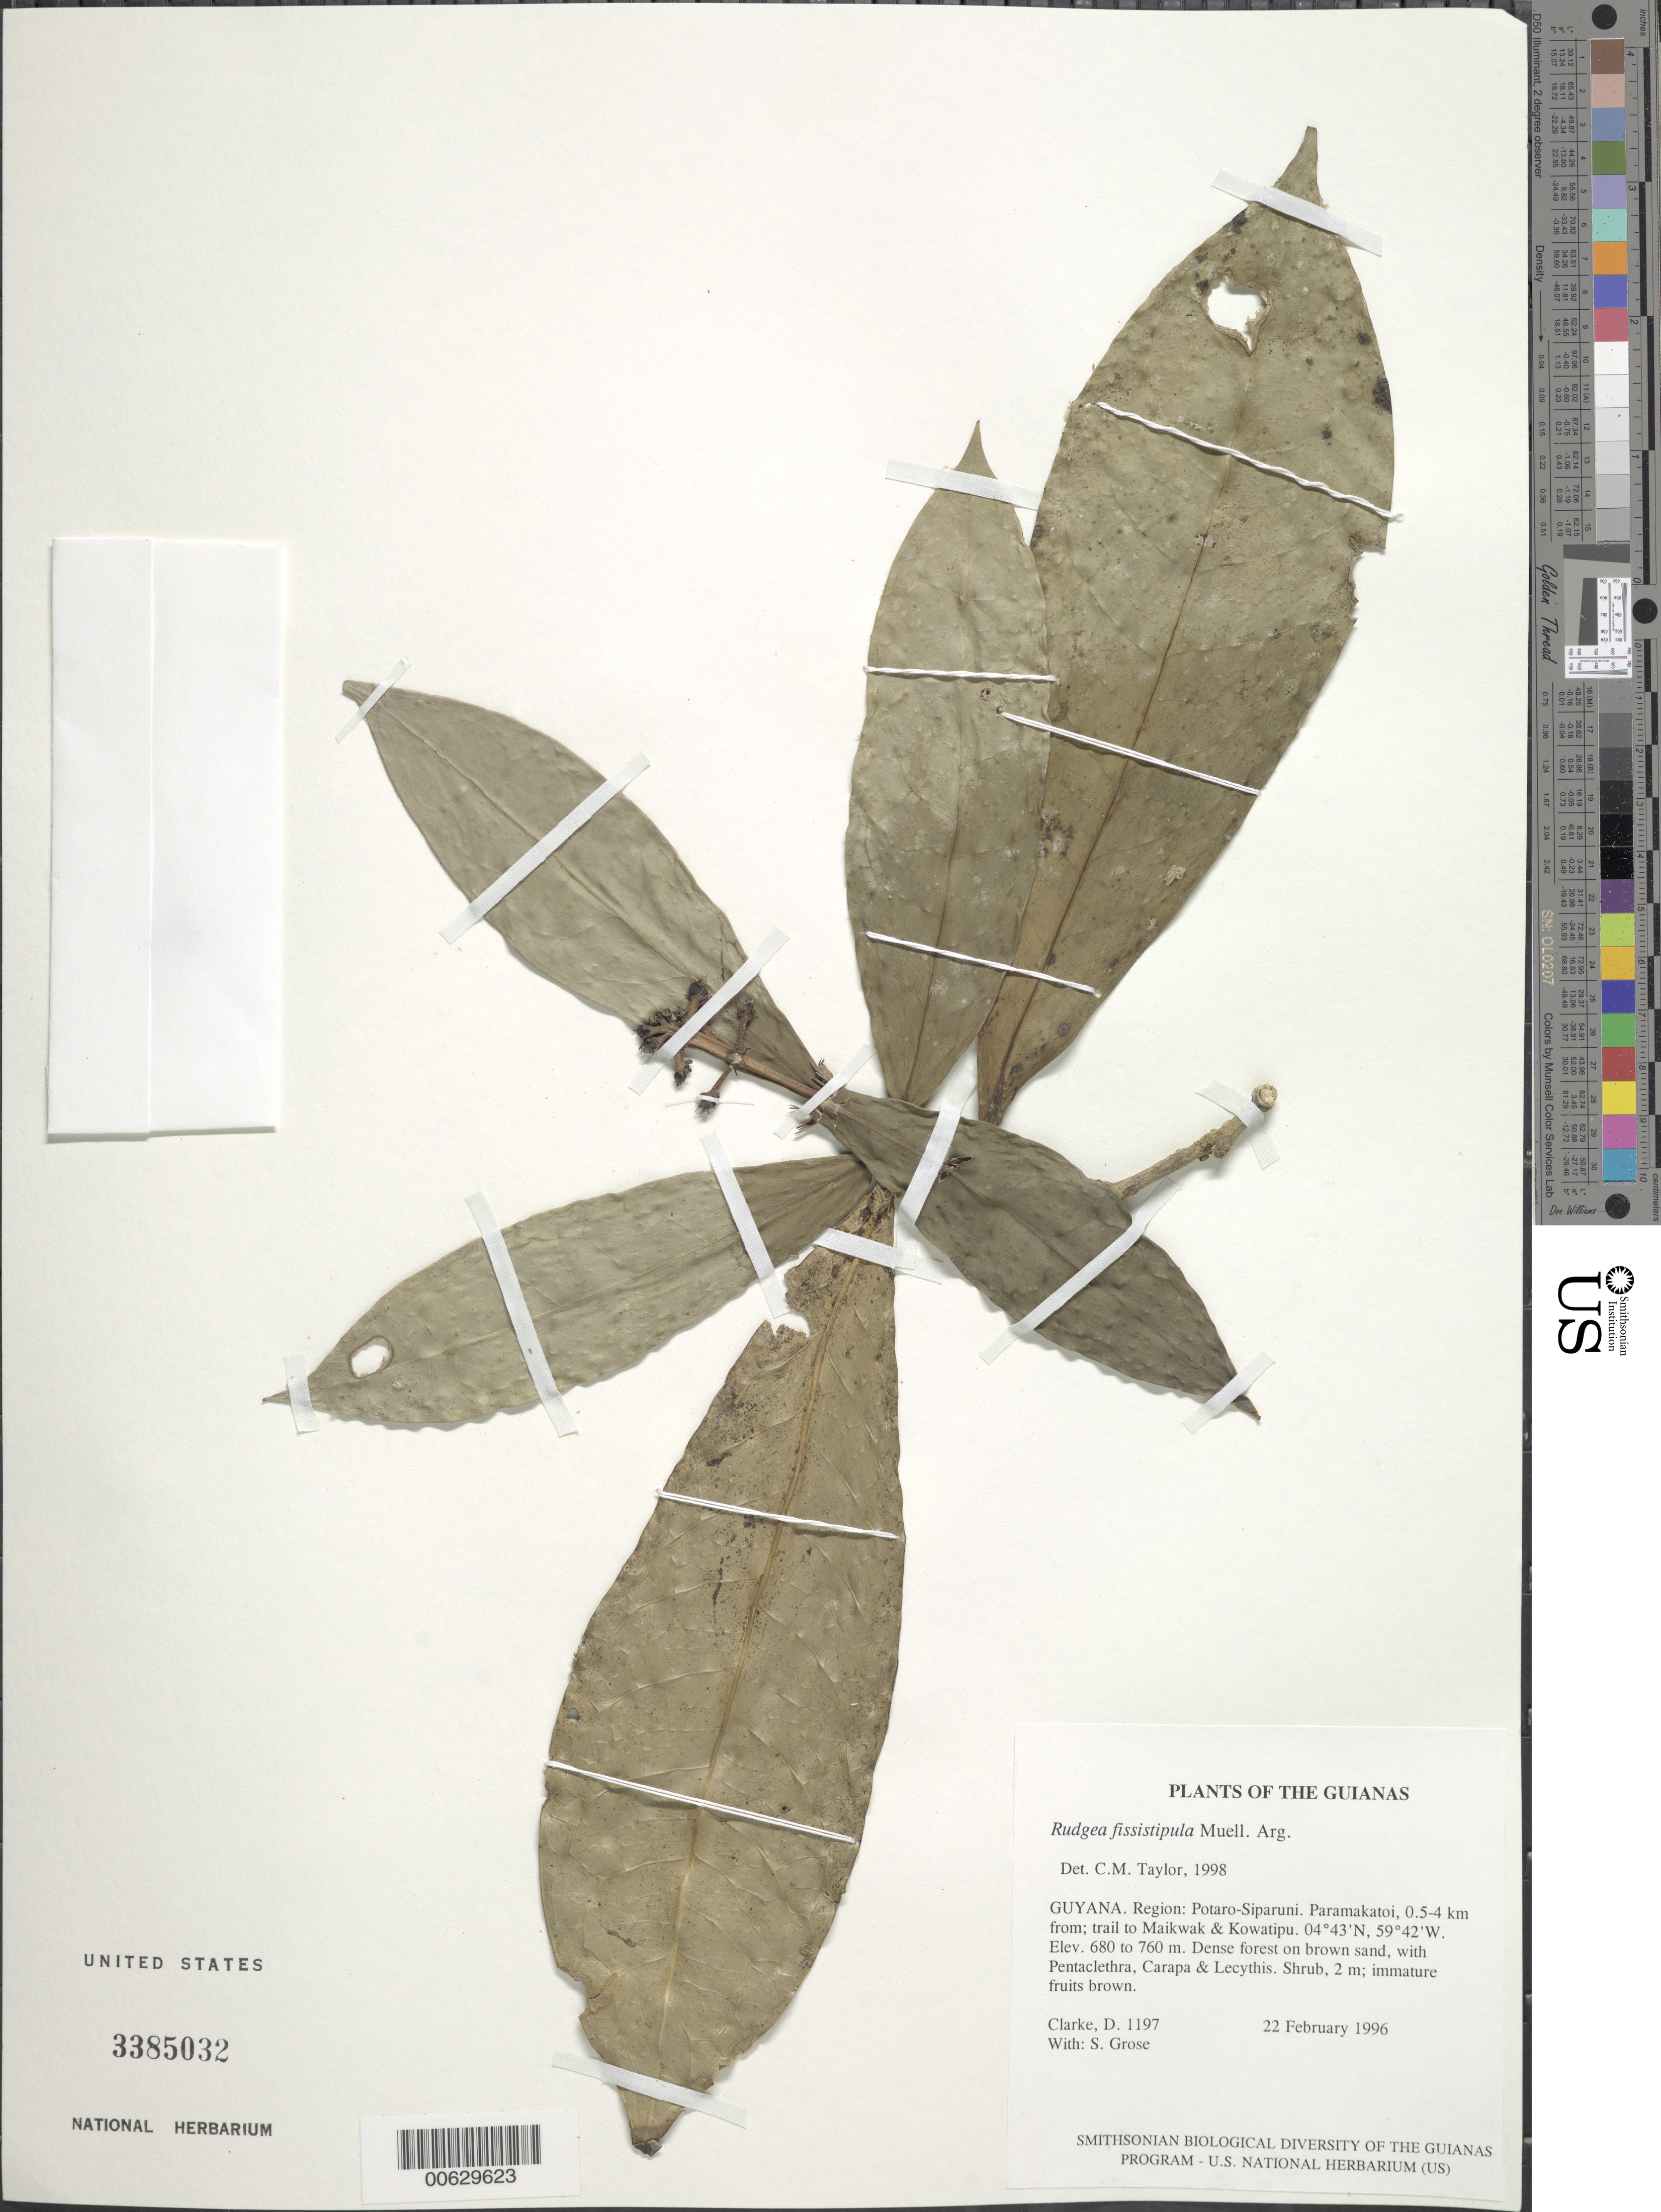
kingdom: Plantae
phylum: Tracheophyta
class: Magnoliopsida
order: Gentianales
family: Rubiaceae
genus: Rudgea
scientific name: Rudgea fissistipula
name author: Müll. Arg.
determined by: Taylor, Charlotte M.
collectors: H. D. Clarke & S. Grose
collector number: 1197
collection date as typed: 22 February 1996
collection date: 1996-02-22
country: Guyana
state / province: Potaro-Siparuni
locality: Paramakatoi, 0.5-4 km from; trail to Maikwak & Kowatipu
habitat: Dense forest on brown sand, with Pentaclethra, Carapa & Lecythis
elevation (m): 680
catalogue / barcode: US 3385032